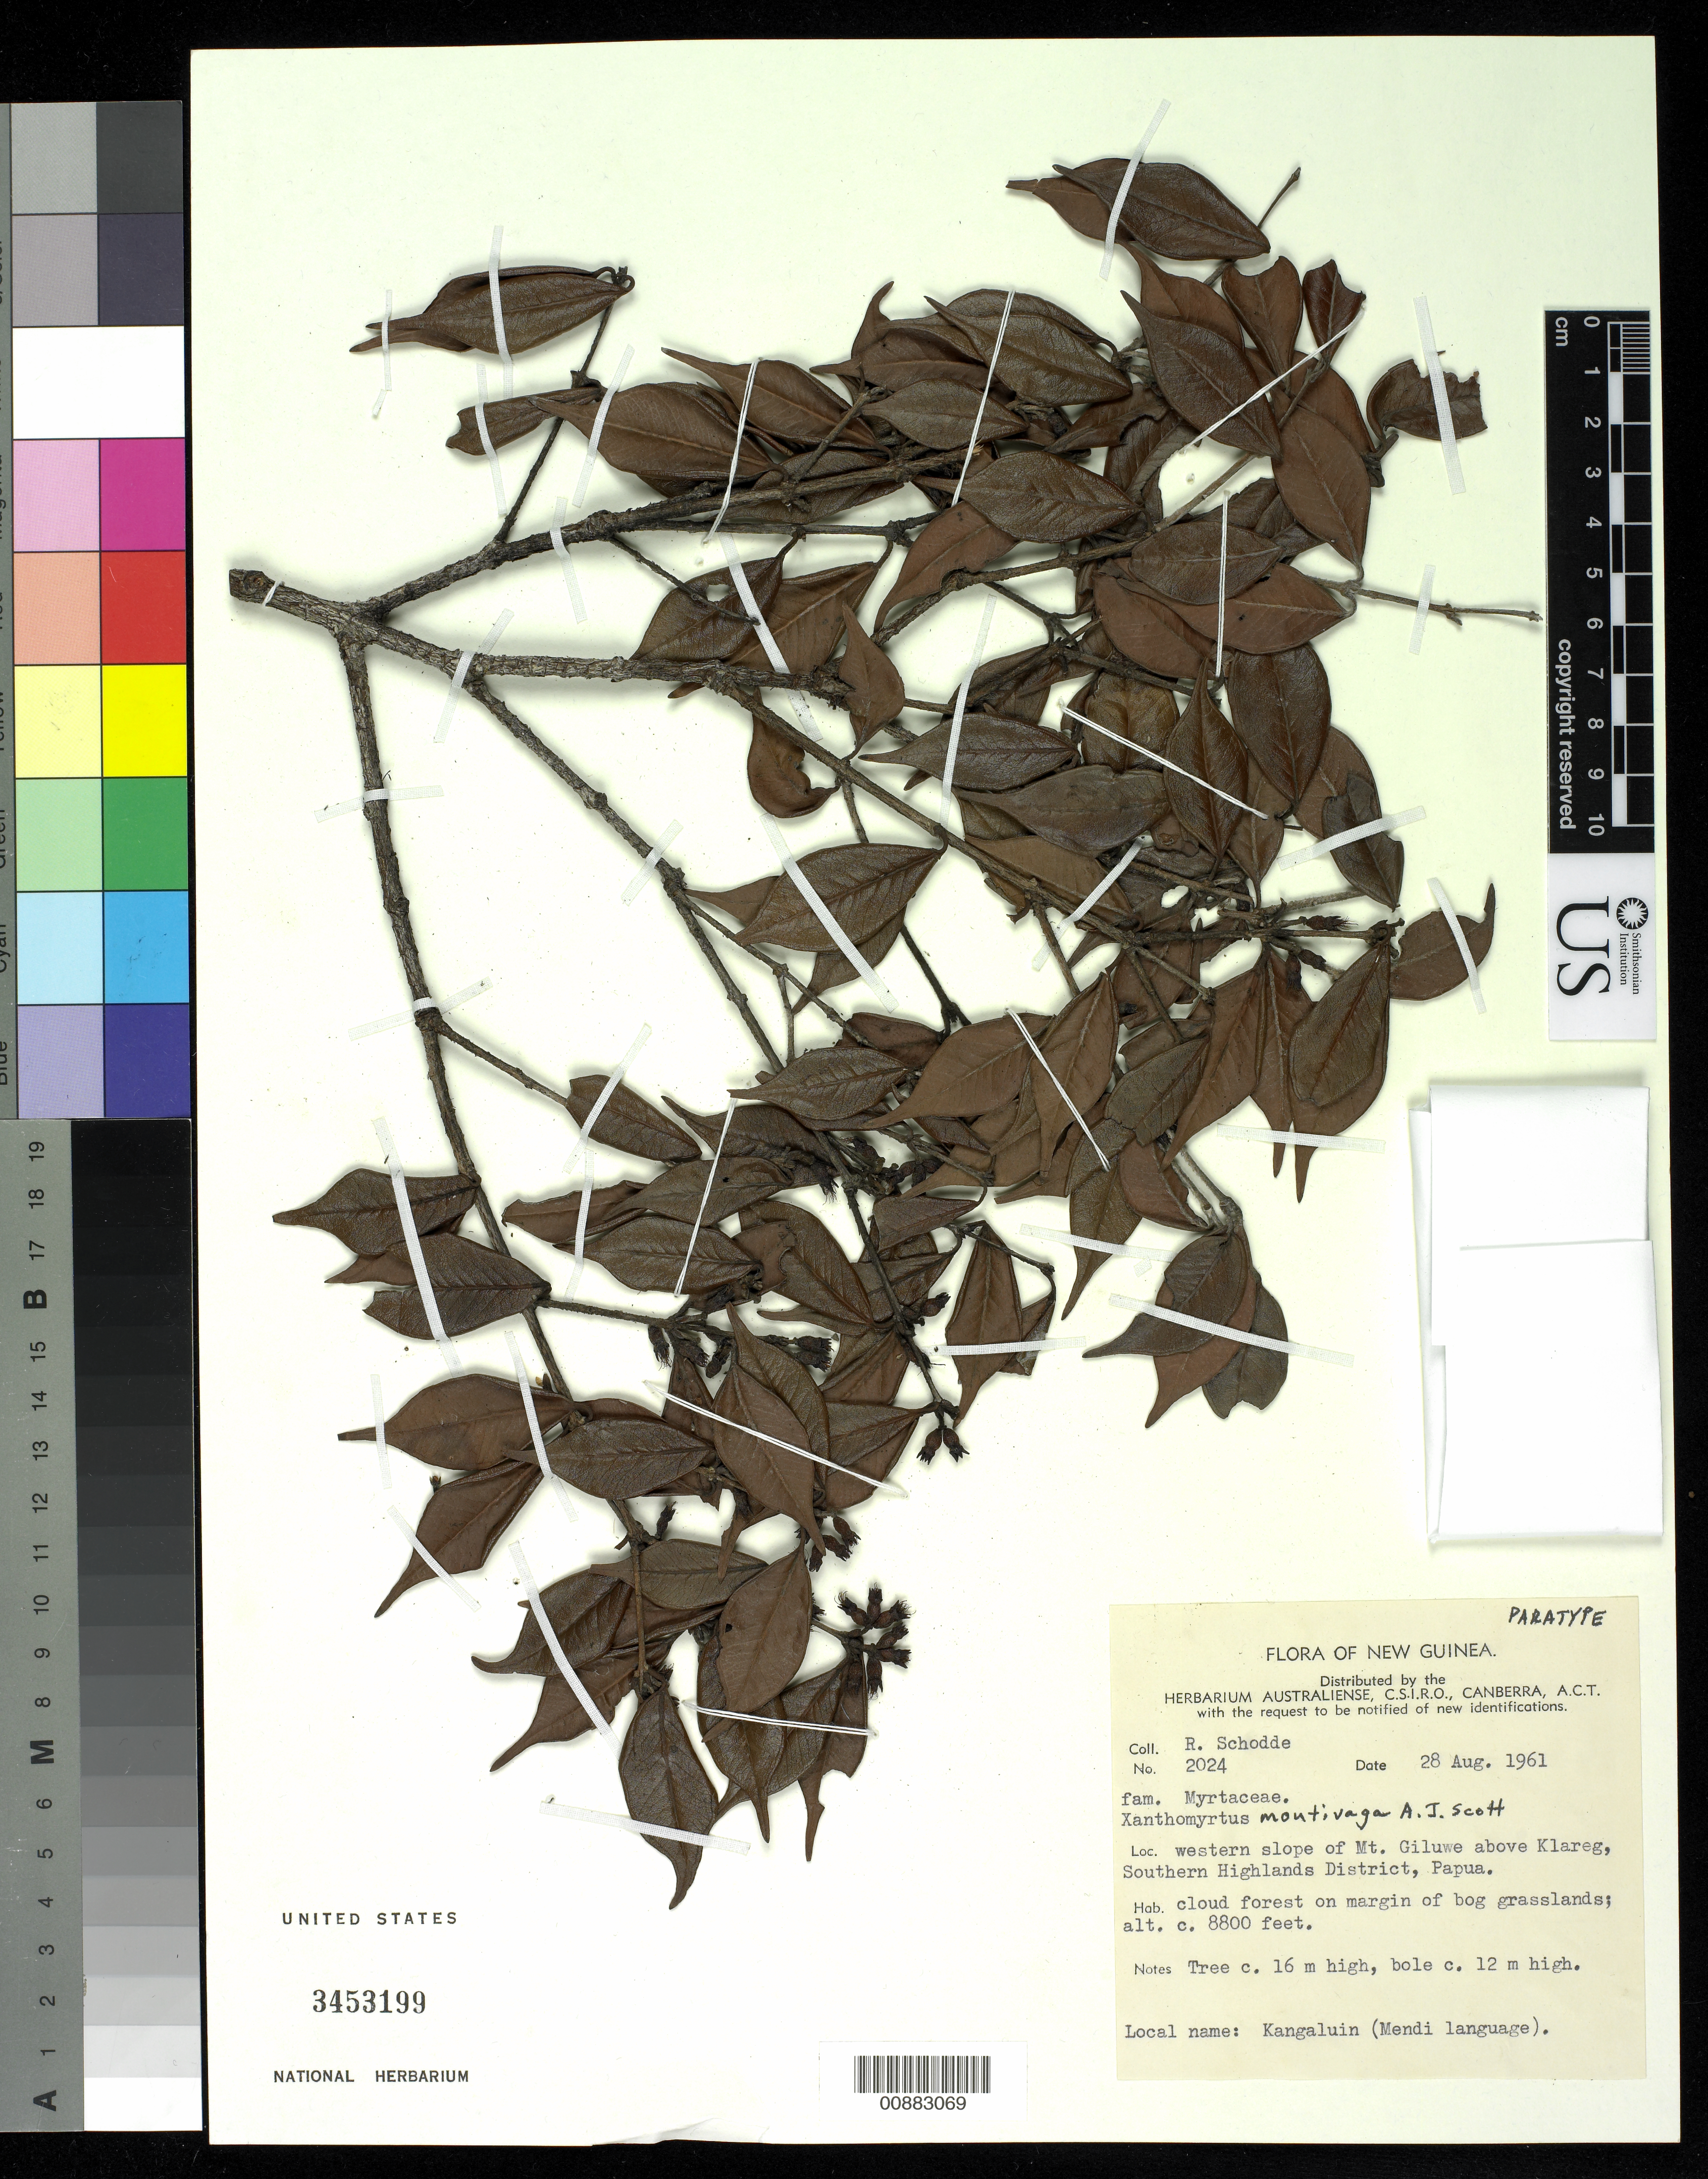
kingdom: Plantae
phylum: Tracheophyta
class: Magnoliopsida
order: Myrtales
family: Myrtaceae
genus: Xanthomyrtus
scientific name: Xanthomyrtus montivaga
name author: A.J. Scott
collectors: R. Schodde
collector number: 2024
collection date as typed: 28 Aug 1961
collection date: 1961-08-28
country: Papua New Guinea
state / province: Southern Highlands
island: New Guinea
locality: Western slope of Mt. Giluwe, above Klareg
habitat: cloud forest on margin of bog grasslands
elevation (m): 2682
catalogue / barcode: US 3453199